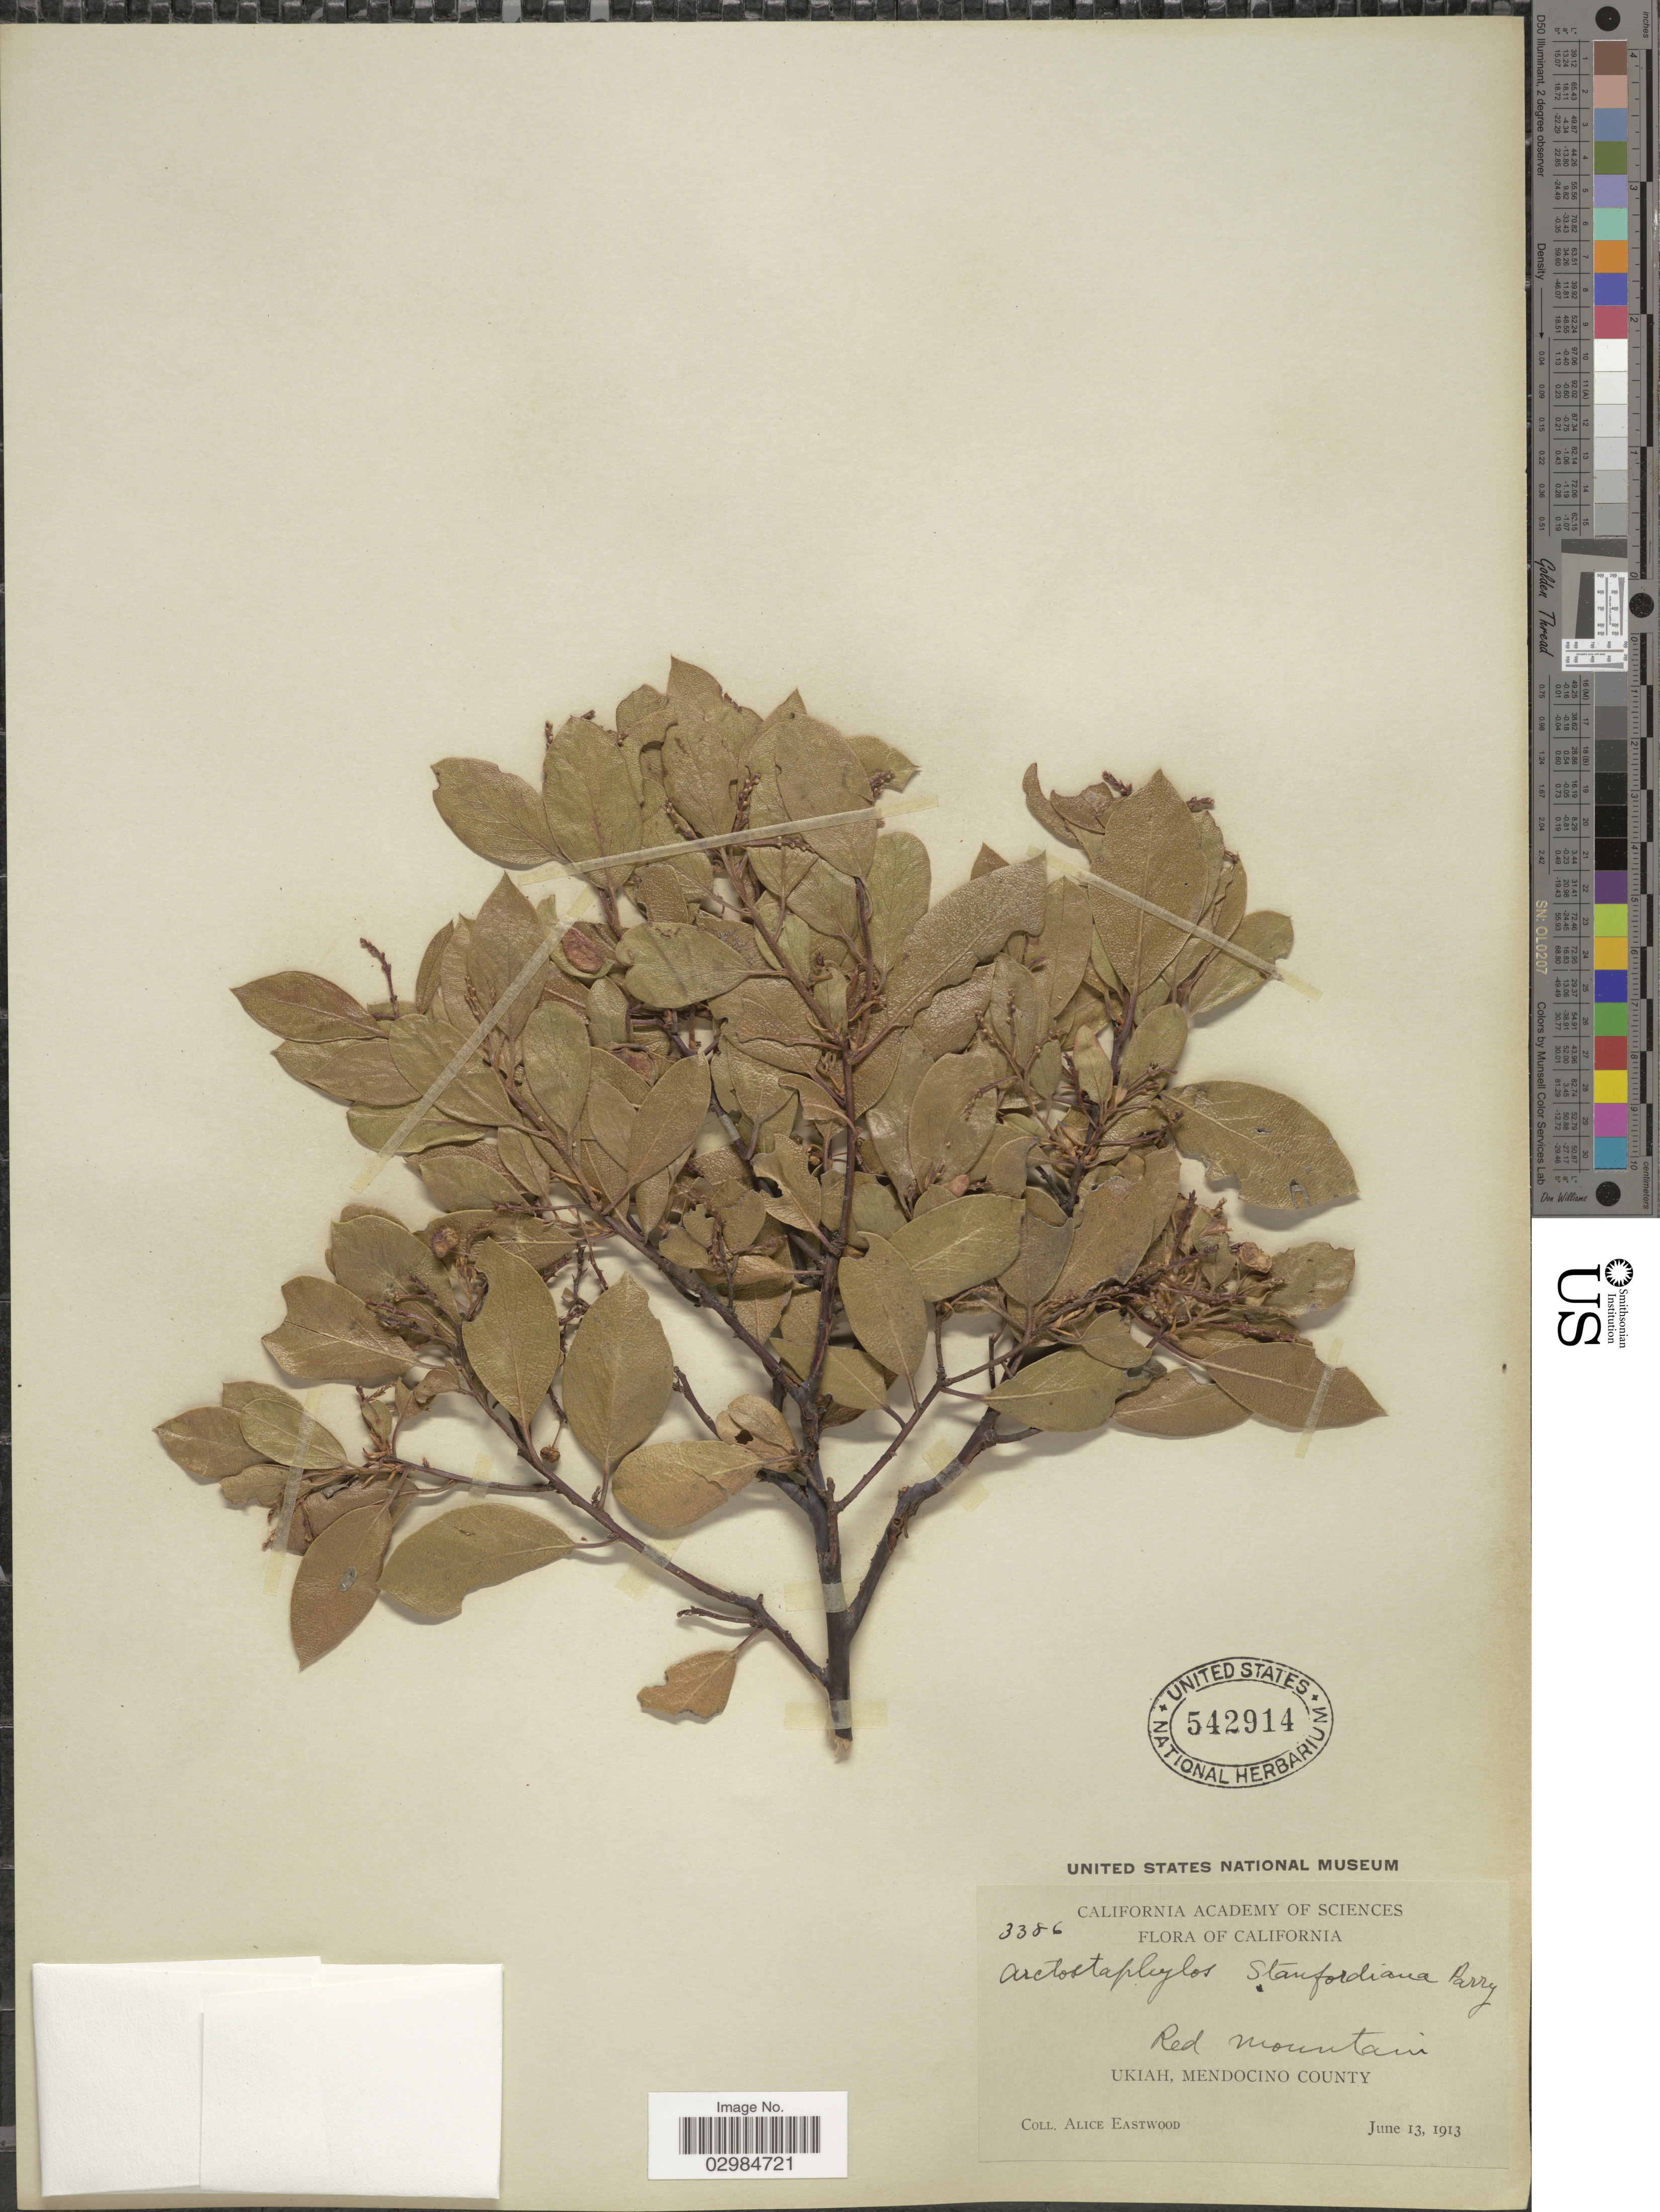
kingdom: Plantae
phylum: Tracheophyta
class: Magnoliopsida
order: Ericales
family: Ericaceae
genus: Arctostaphylos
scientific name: Arctostaphylos stanfordiana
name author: Parry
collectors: A. Eastwood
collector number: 3386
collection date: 1913-06-13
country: United States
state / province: California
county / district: Mendocino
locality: Red Mountain. Ukiah, Mendocino County.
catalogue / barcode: US 542914